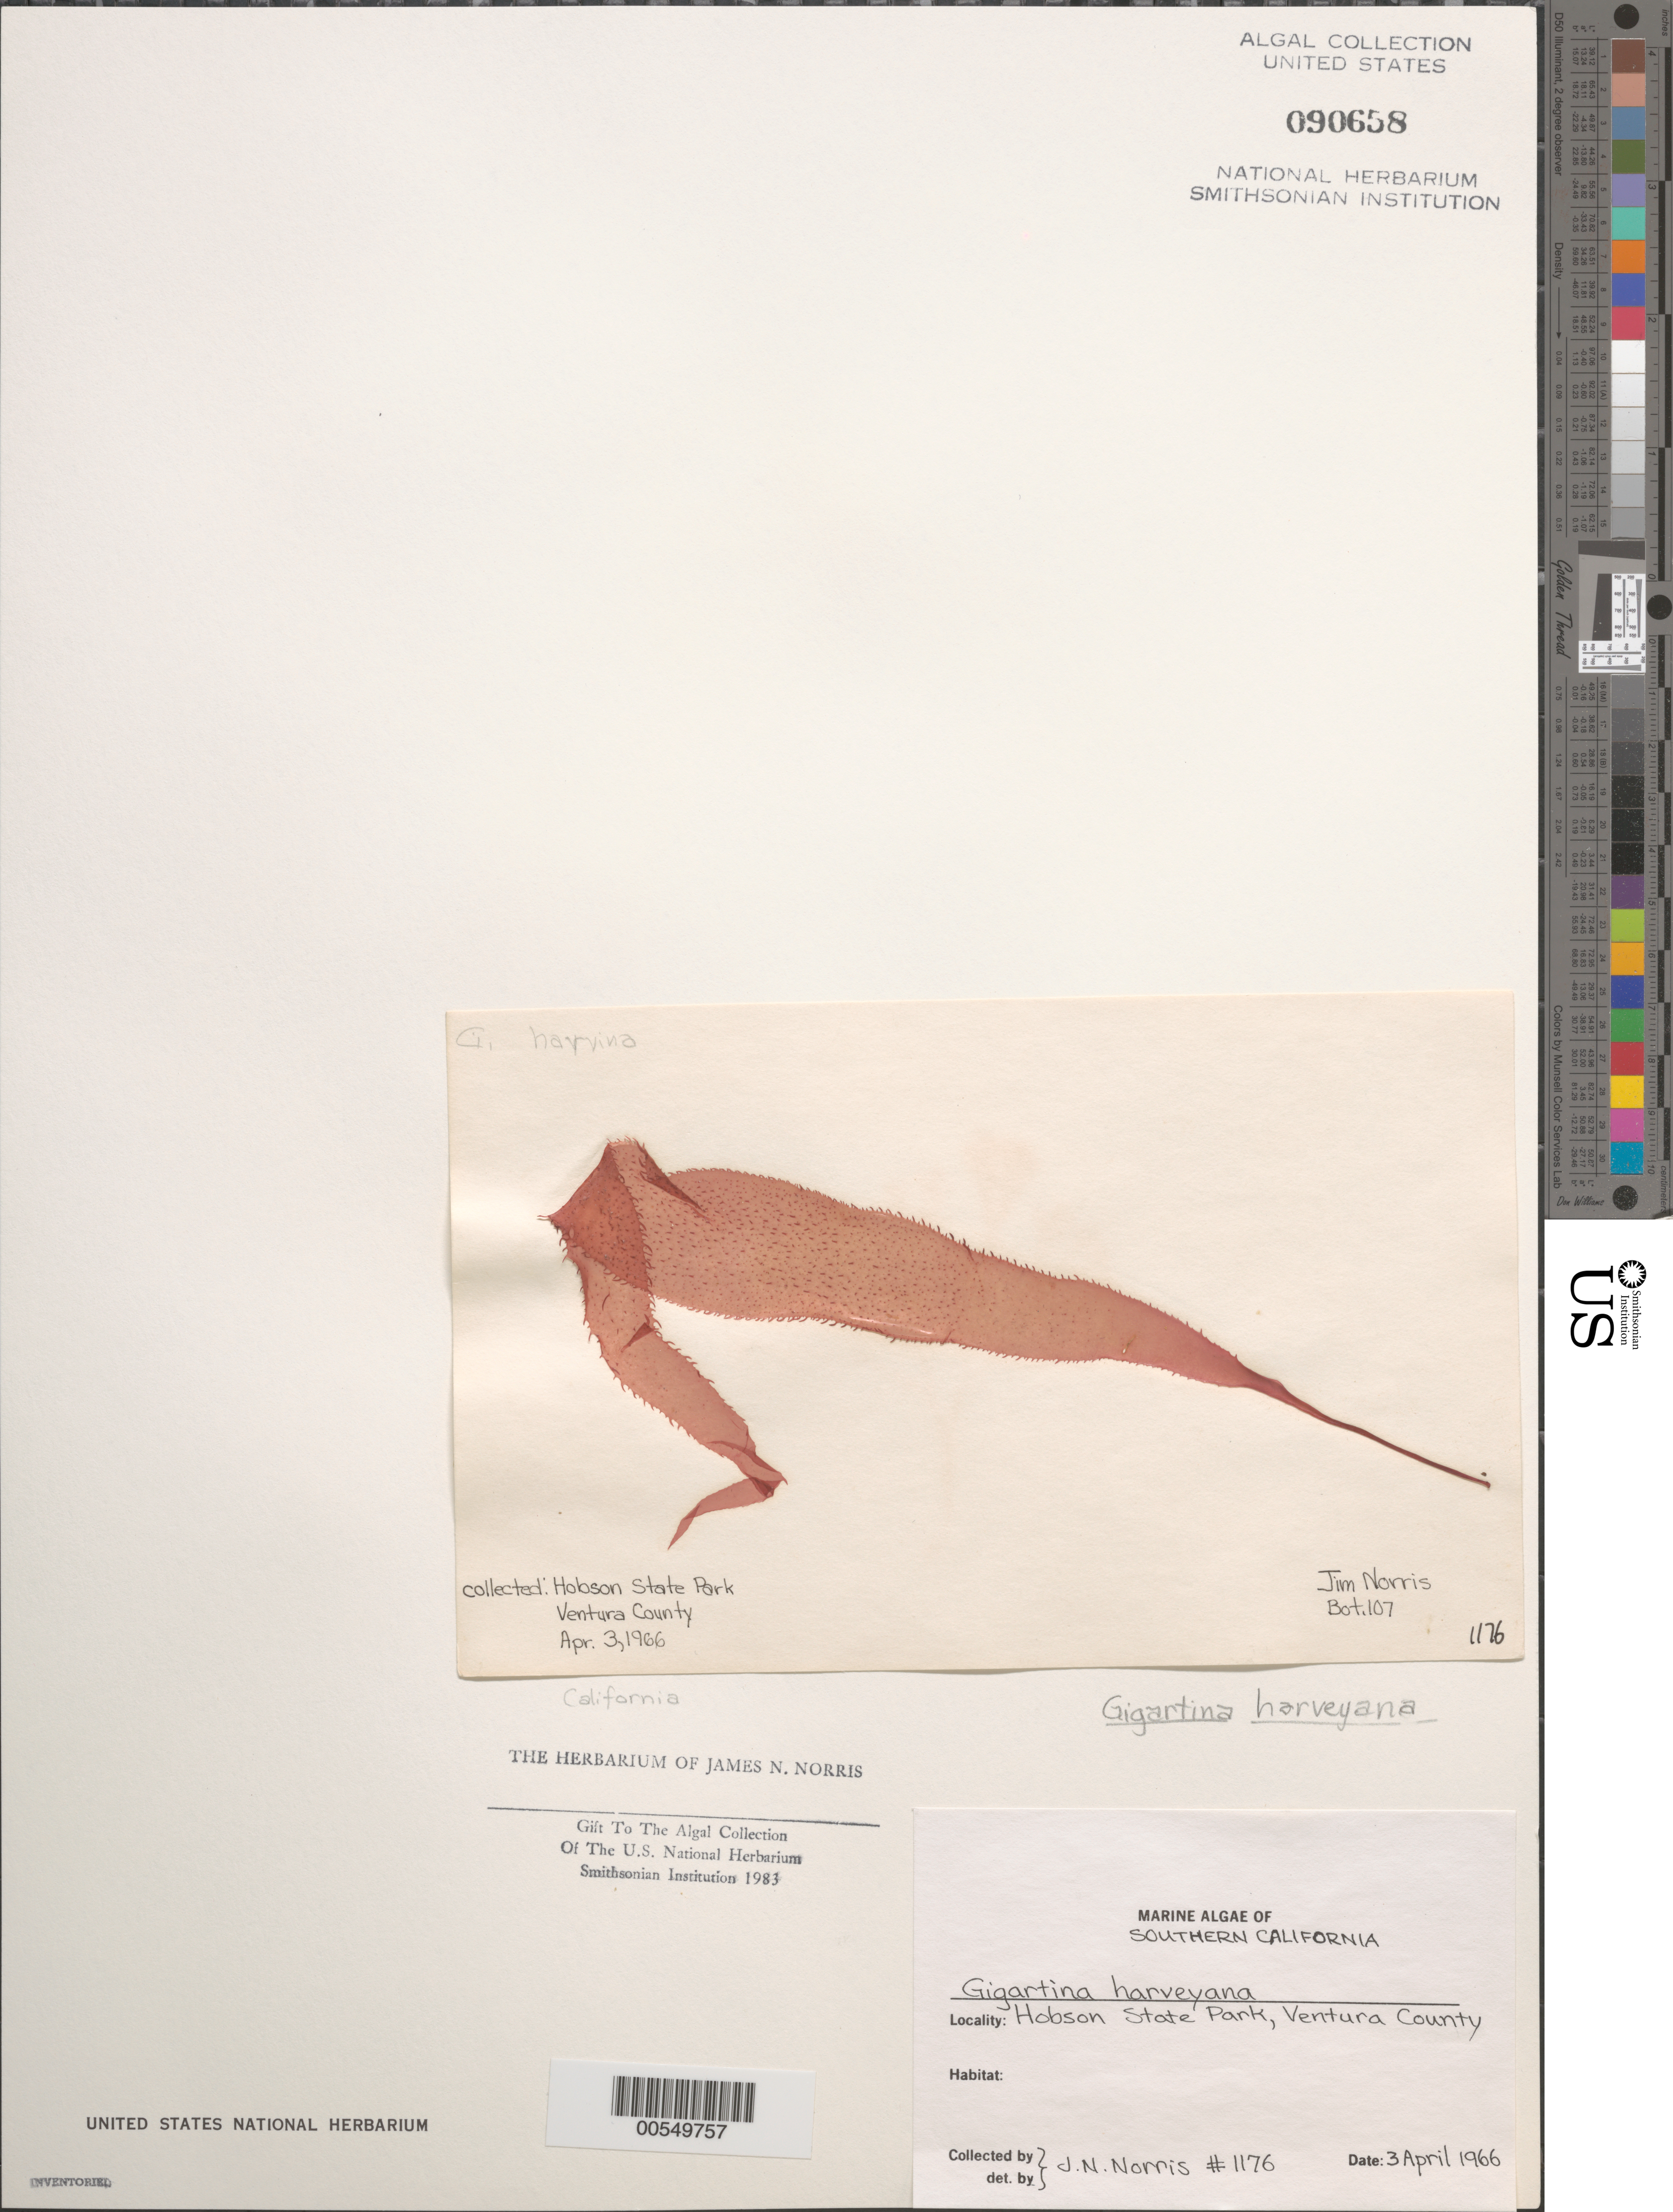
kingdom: Plantae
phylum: Rhodophyta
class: Florideophyceae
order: Gigartinales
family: Gigartinaceae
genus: Chondracanthus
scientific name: Chondracanthus harveyanus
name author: (Kütz.) Guiry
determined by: Algae name updating Project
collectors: J. N. Norris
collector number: JN-1176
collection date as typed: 03 Apr 1966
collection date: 1966-04-03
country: United States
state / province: California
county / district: Ventura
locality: Hobson State Park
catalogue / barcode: US 90658